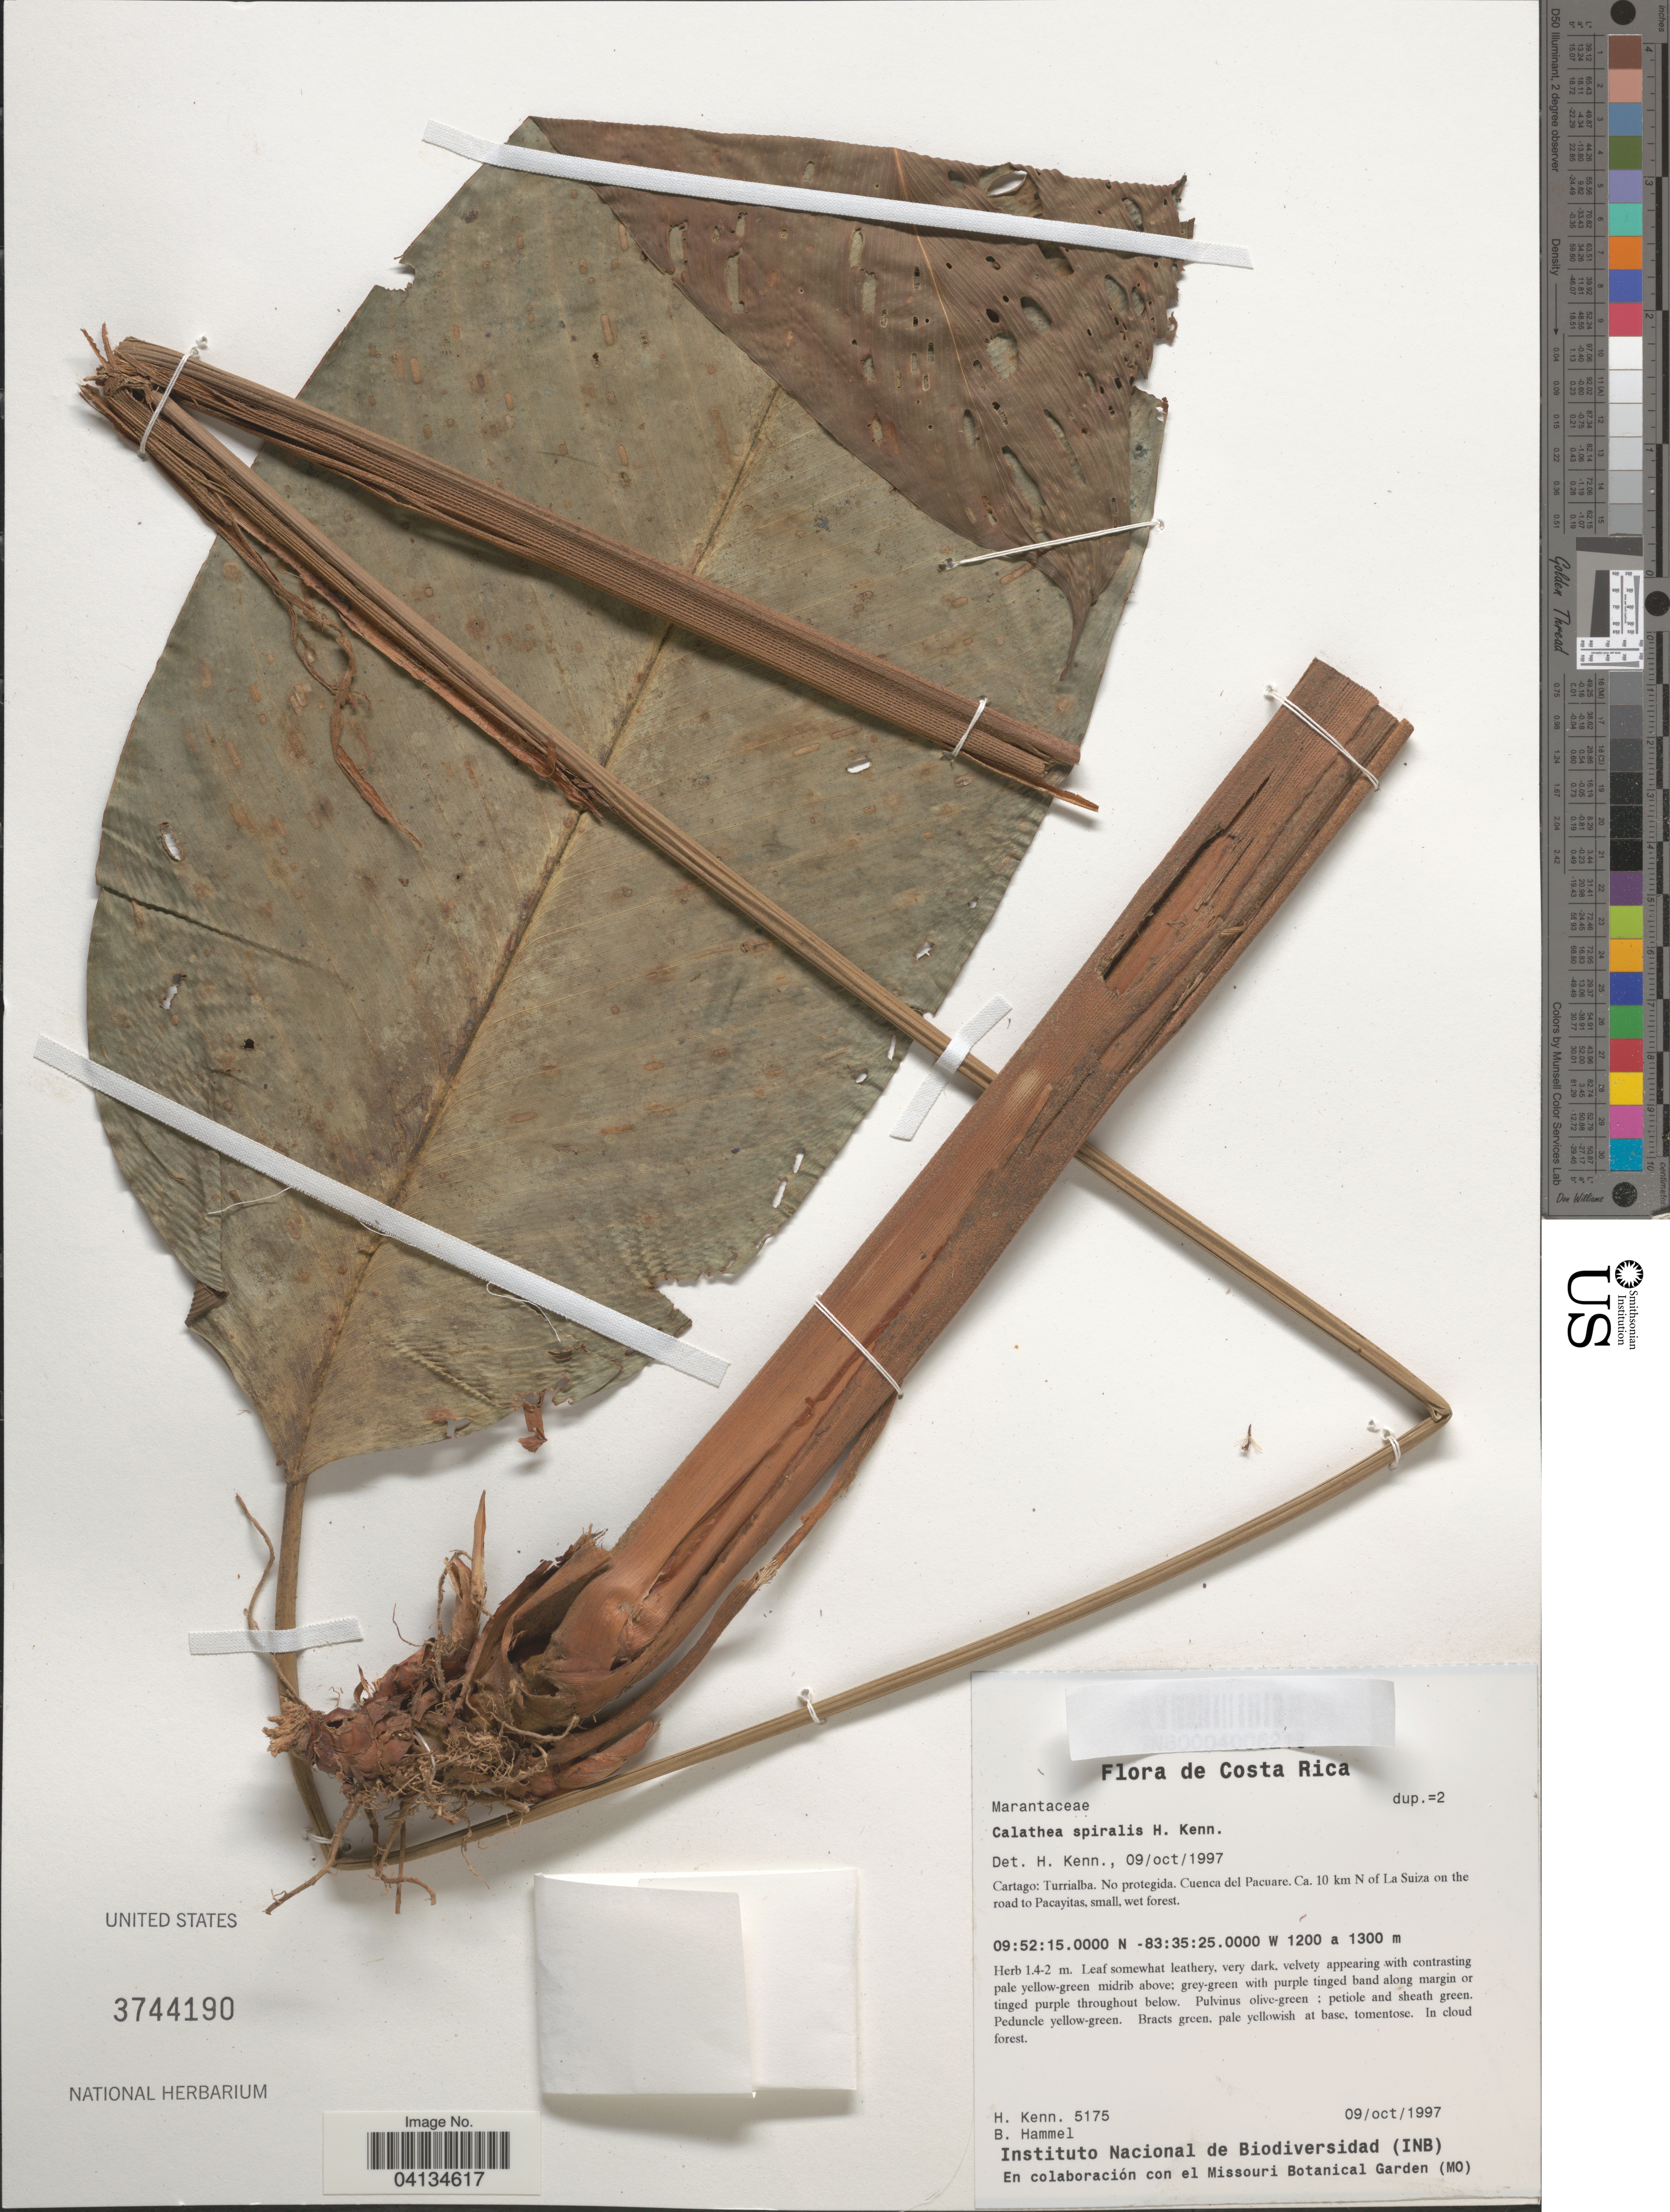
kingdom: Plantae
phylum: Tracheophyta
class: Liliopsida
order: Zingiberales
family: Marantaceae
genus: Calathea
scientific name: Calathea spiralis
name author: H. Kenn.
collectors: H. Kenn. & B. Hammel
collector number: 5175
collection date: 1997-10-09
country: Costa Rica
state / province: Cartago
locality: Turrialba. No protegida. Cuenca del Pacuare. Ca. 10 km N of La Suiza on the road to Pacayitas, small, wet forest.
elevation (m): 1200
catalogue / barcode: US 3744190